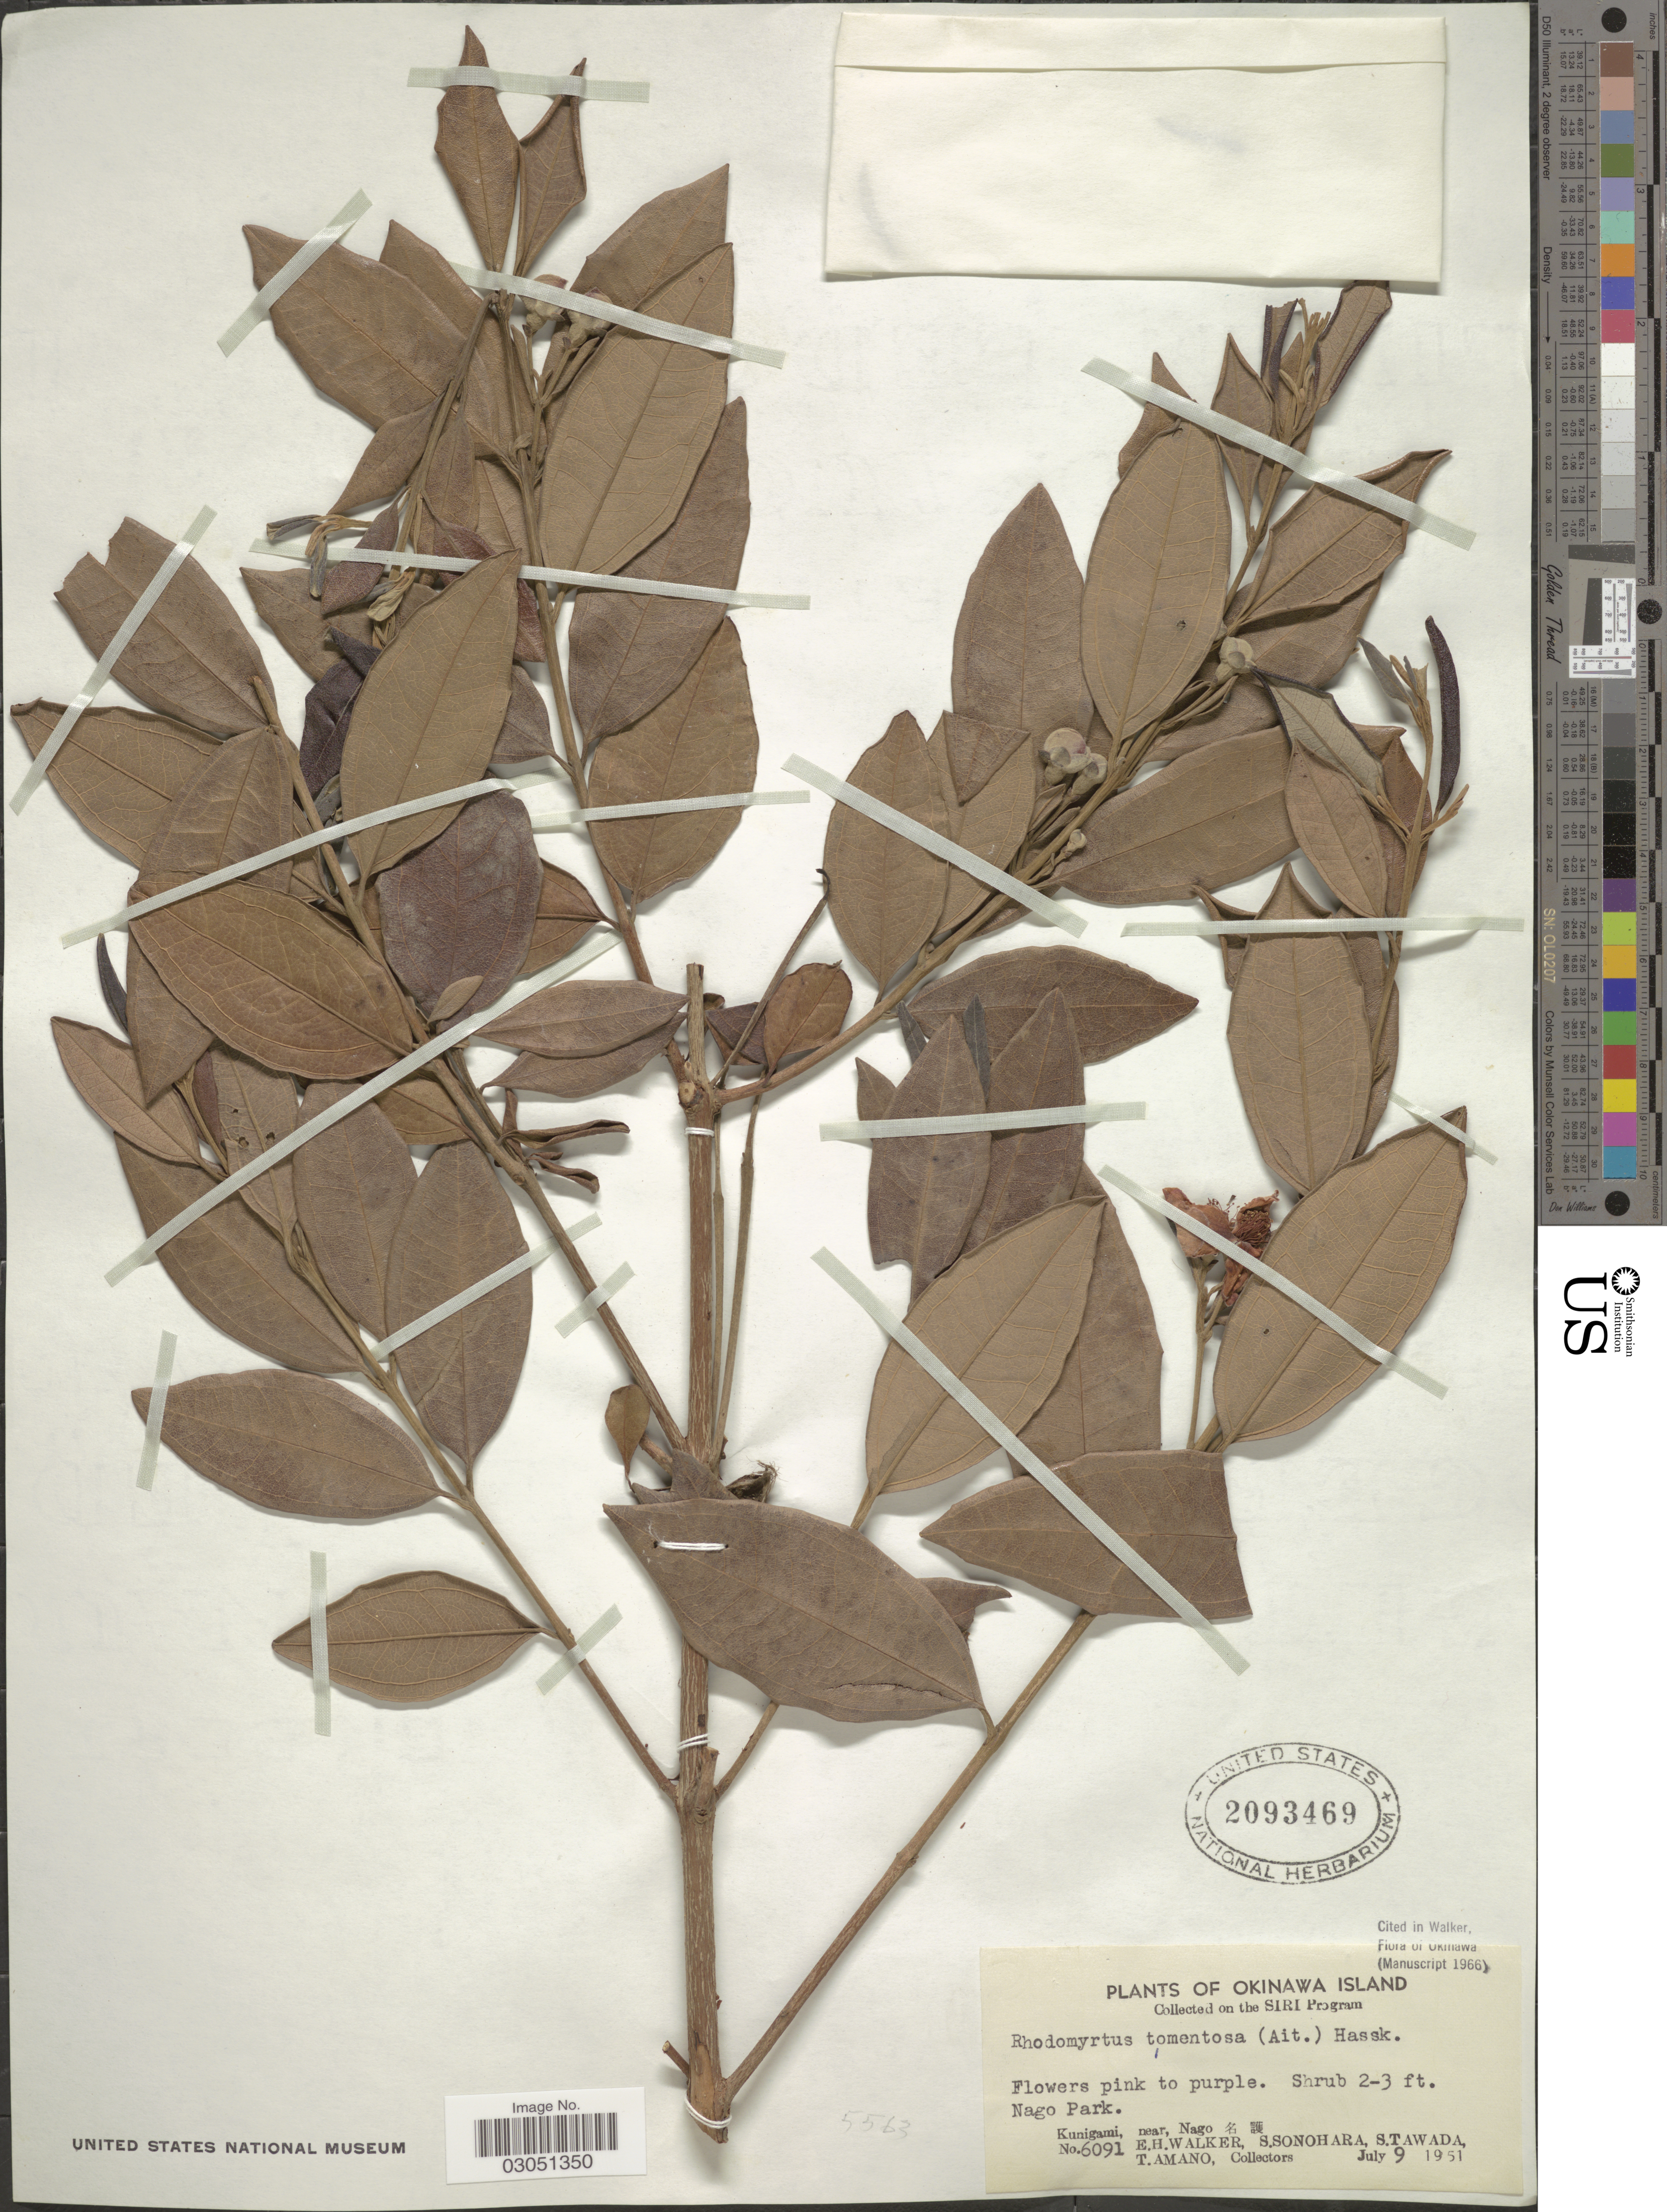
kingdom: Plantae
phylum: Tracheophyta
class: Magnoliopsida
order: Myrtales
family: Myrtaceae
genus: Rhodomyrtus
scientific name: Rhodomyrtus tomentosa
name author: (Aiton) Hassk.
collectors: E. H. Walker, S. Sonohara, S. Tawada & T. Amano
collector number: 6091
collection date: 1951-07-09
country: Japan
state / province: Okinawa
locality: Okinawa Island, Nago Park. Kunigami, near, Nago X.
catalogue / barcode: US 2093469